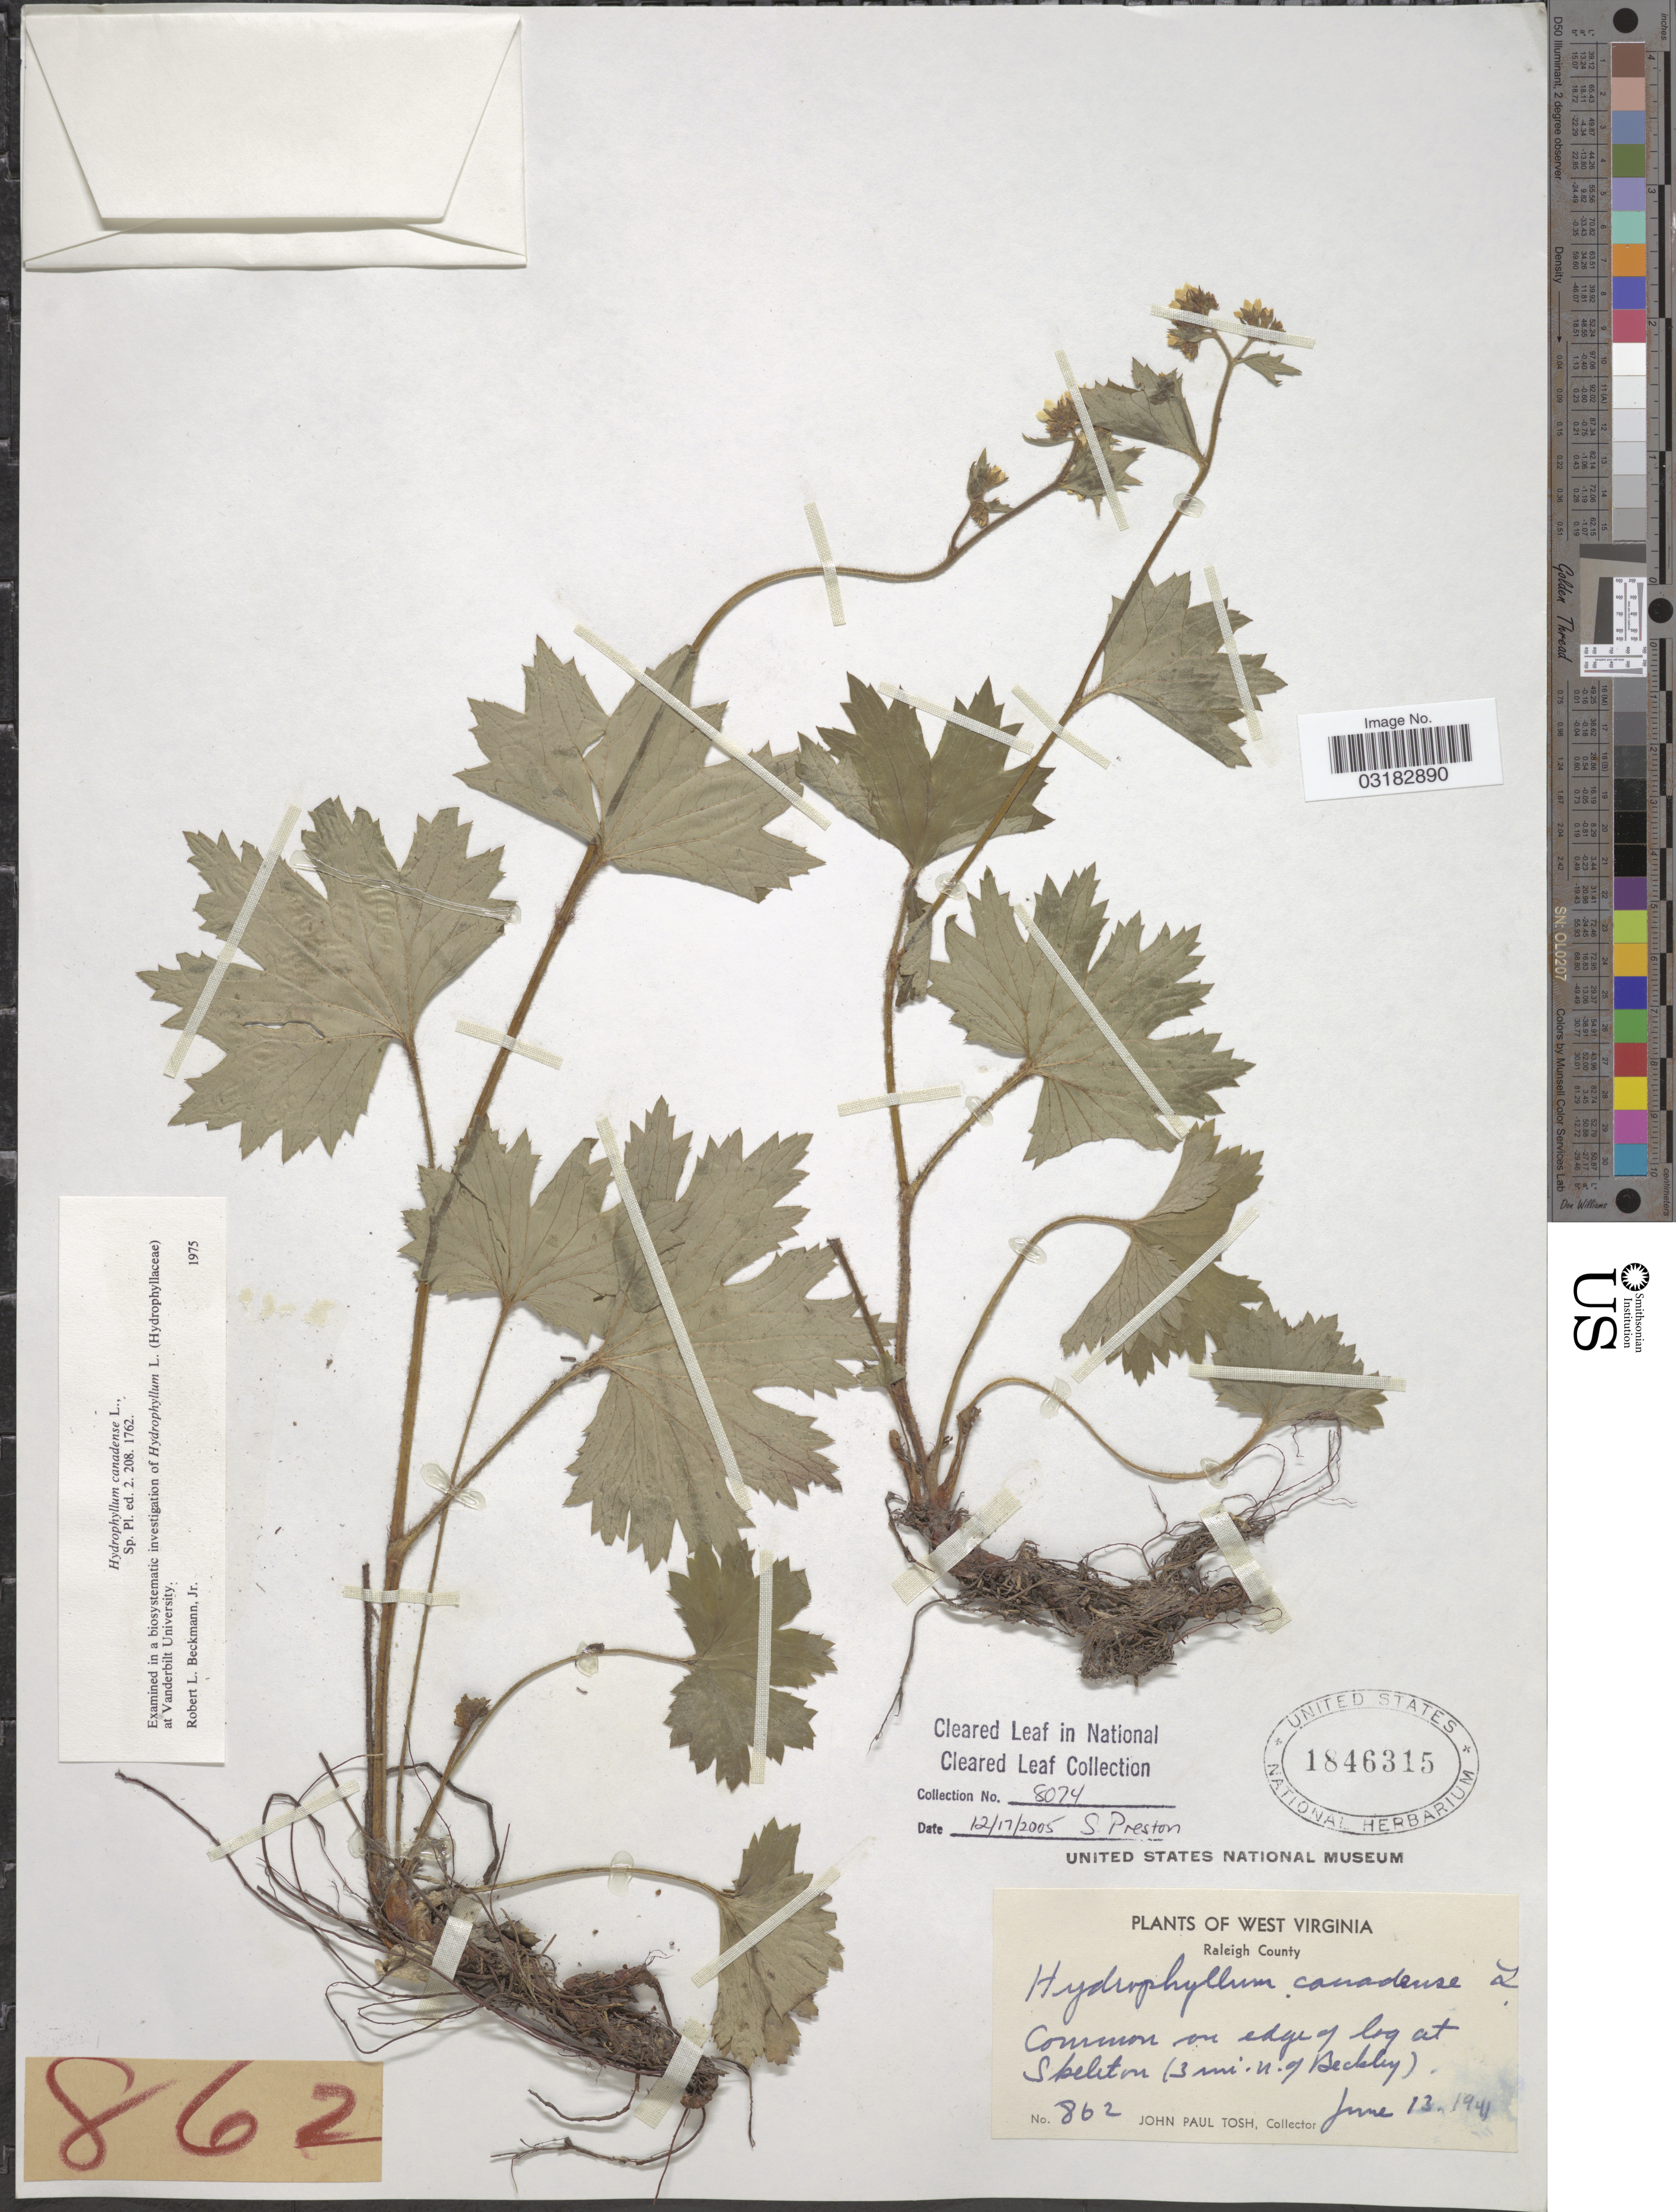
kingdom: Plantae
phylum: Tracheophyta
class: Magnoliopsida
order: Boraginales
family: Hydrophyllaceae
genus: Hydrophyllum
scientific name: Hydrophyllum canadense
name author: L.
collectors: J. Tosh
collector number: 862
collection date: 1941-06-13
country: United States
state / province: West Virginia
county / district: Raleigh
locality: Raleigh County. At Skeleton (3 mi. n. of Beckley).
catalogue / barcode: US 1846315